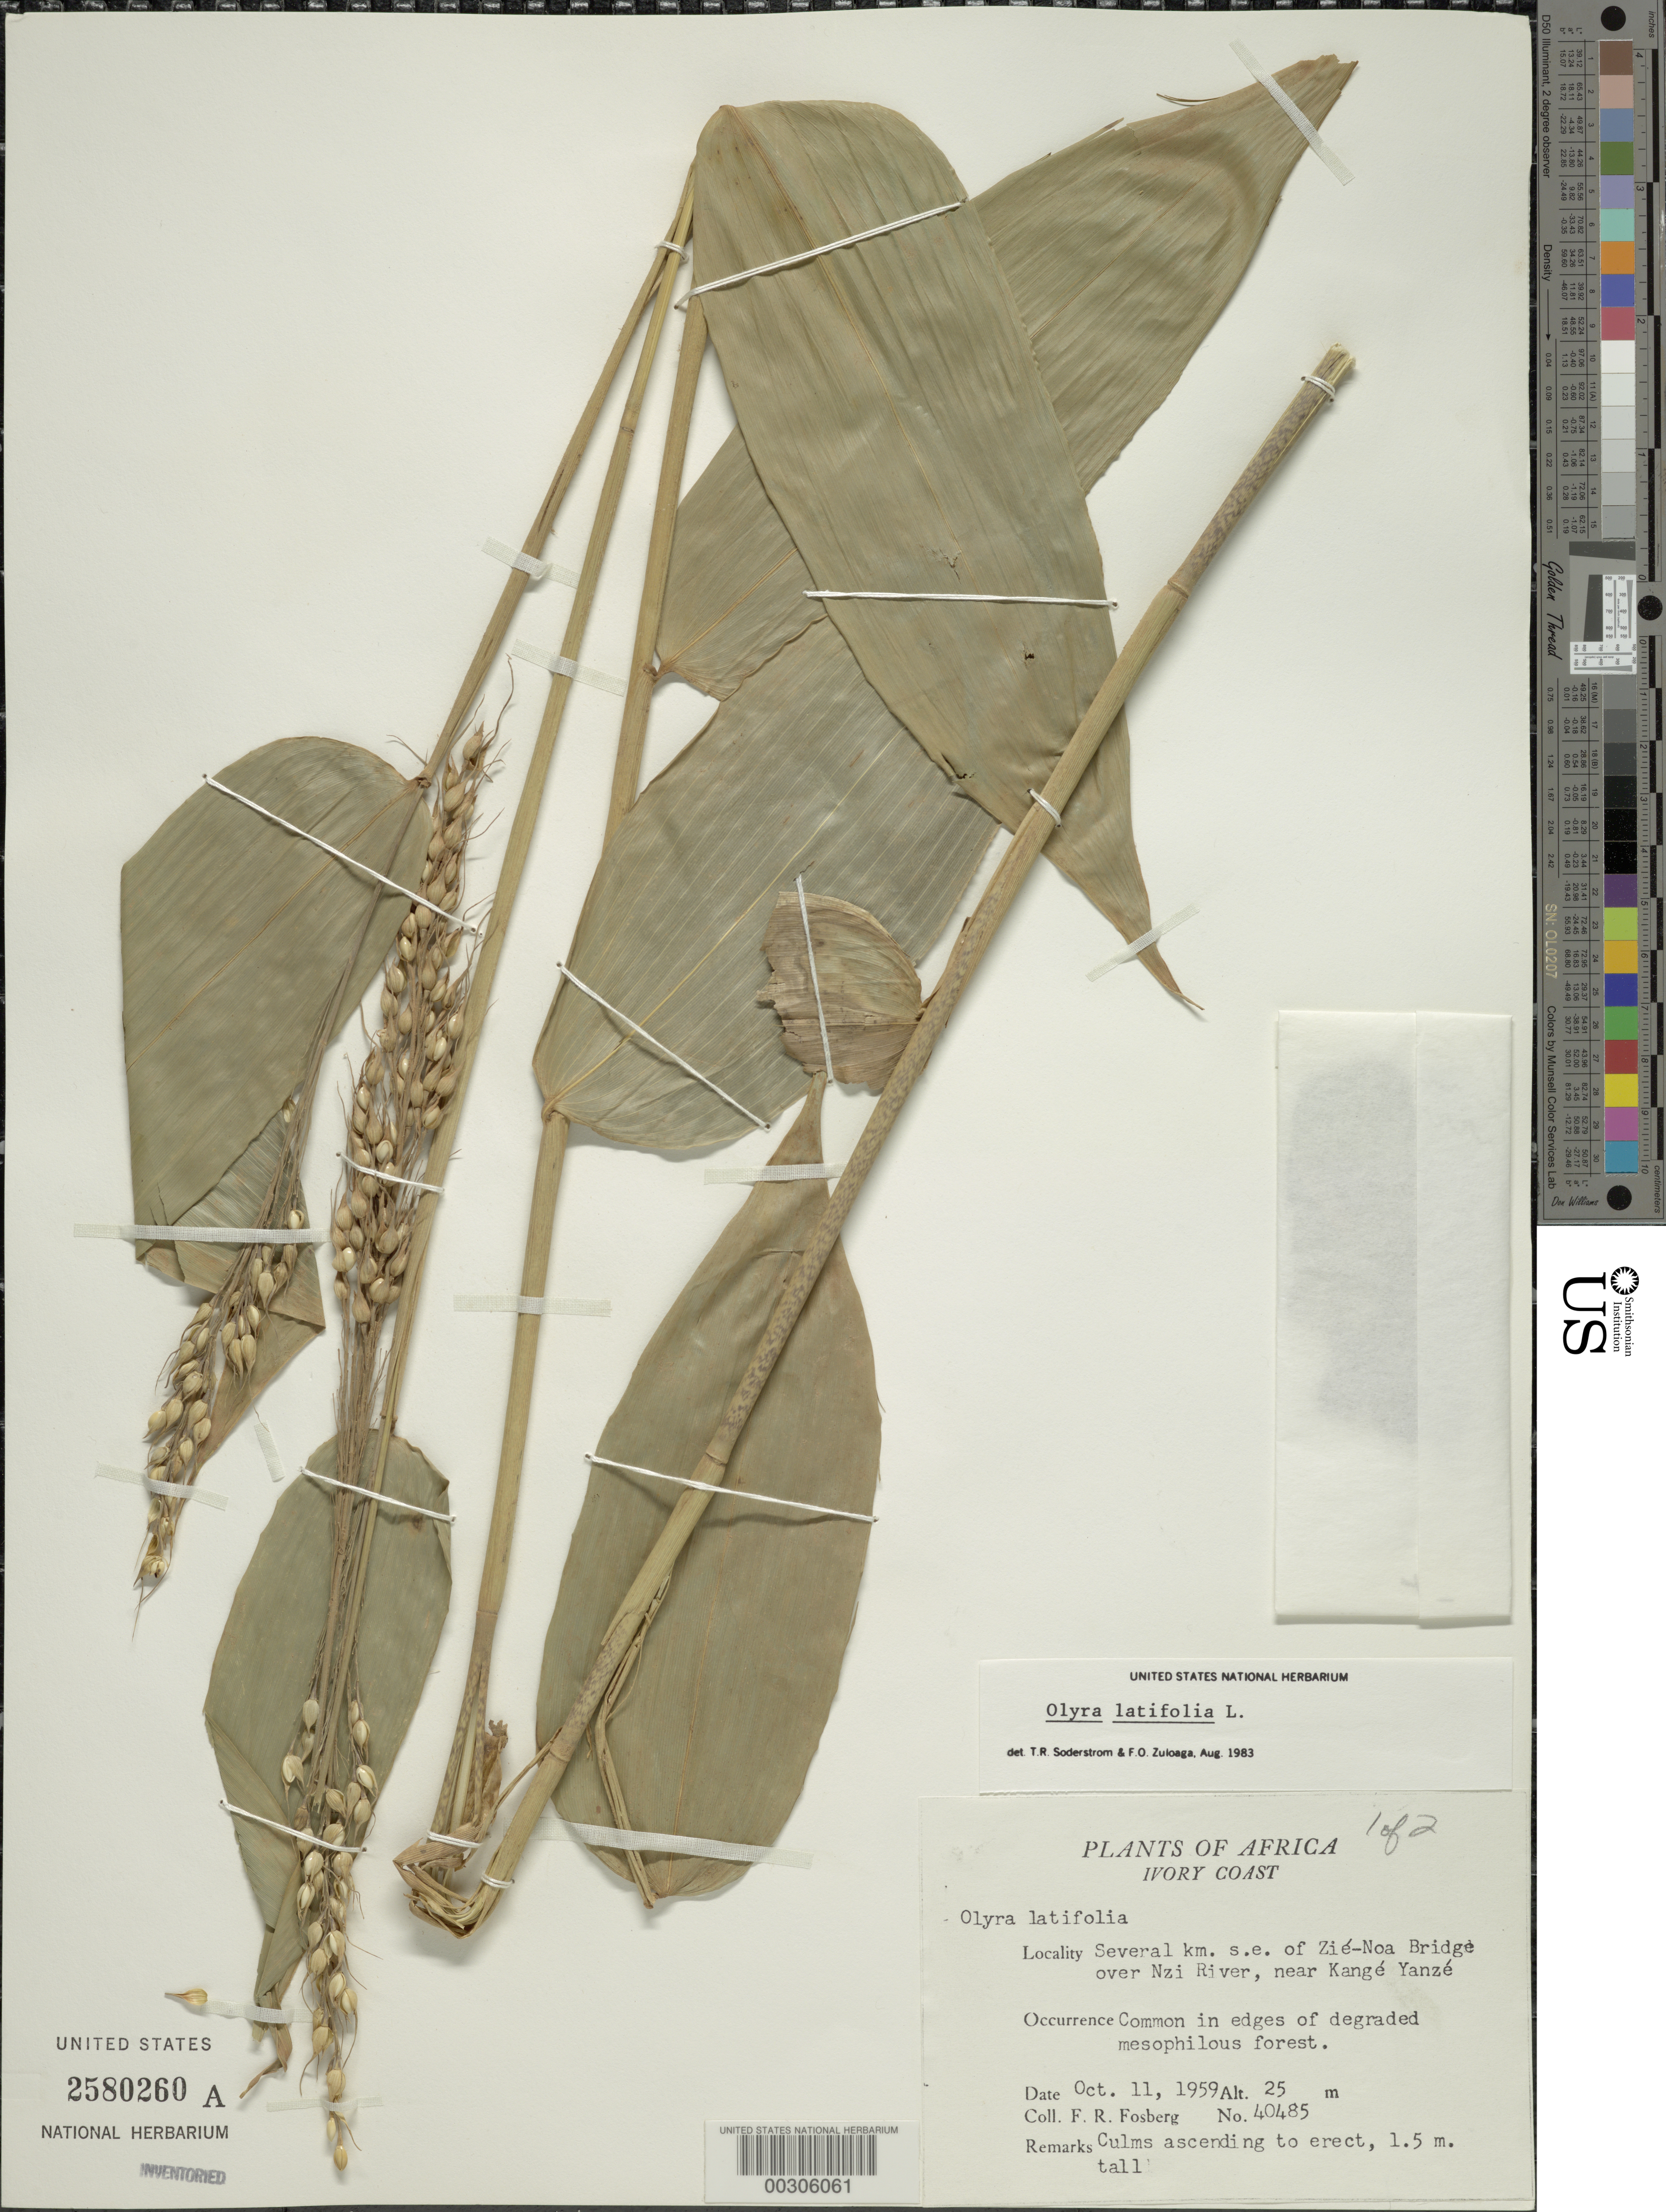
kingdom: Plantae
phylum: Tracheophyta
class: Liliopsida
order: Poales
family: Poaceae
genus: Olyra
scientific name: Olyra latifolia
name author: L.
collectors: F. R. Fosberg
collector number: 40485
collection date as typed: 11 Oct 1959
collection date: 1959-10-11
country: Ivory Coast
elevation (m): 25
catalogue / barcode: US 2580260A